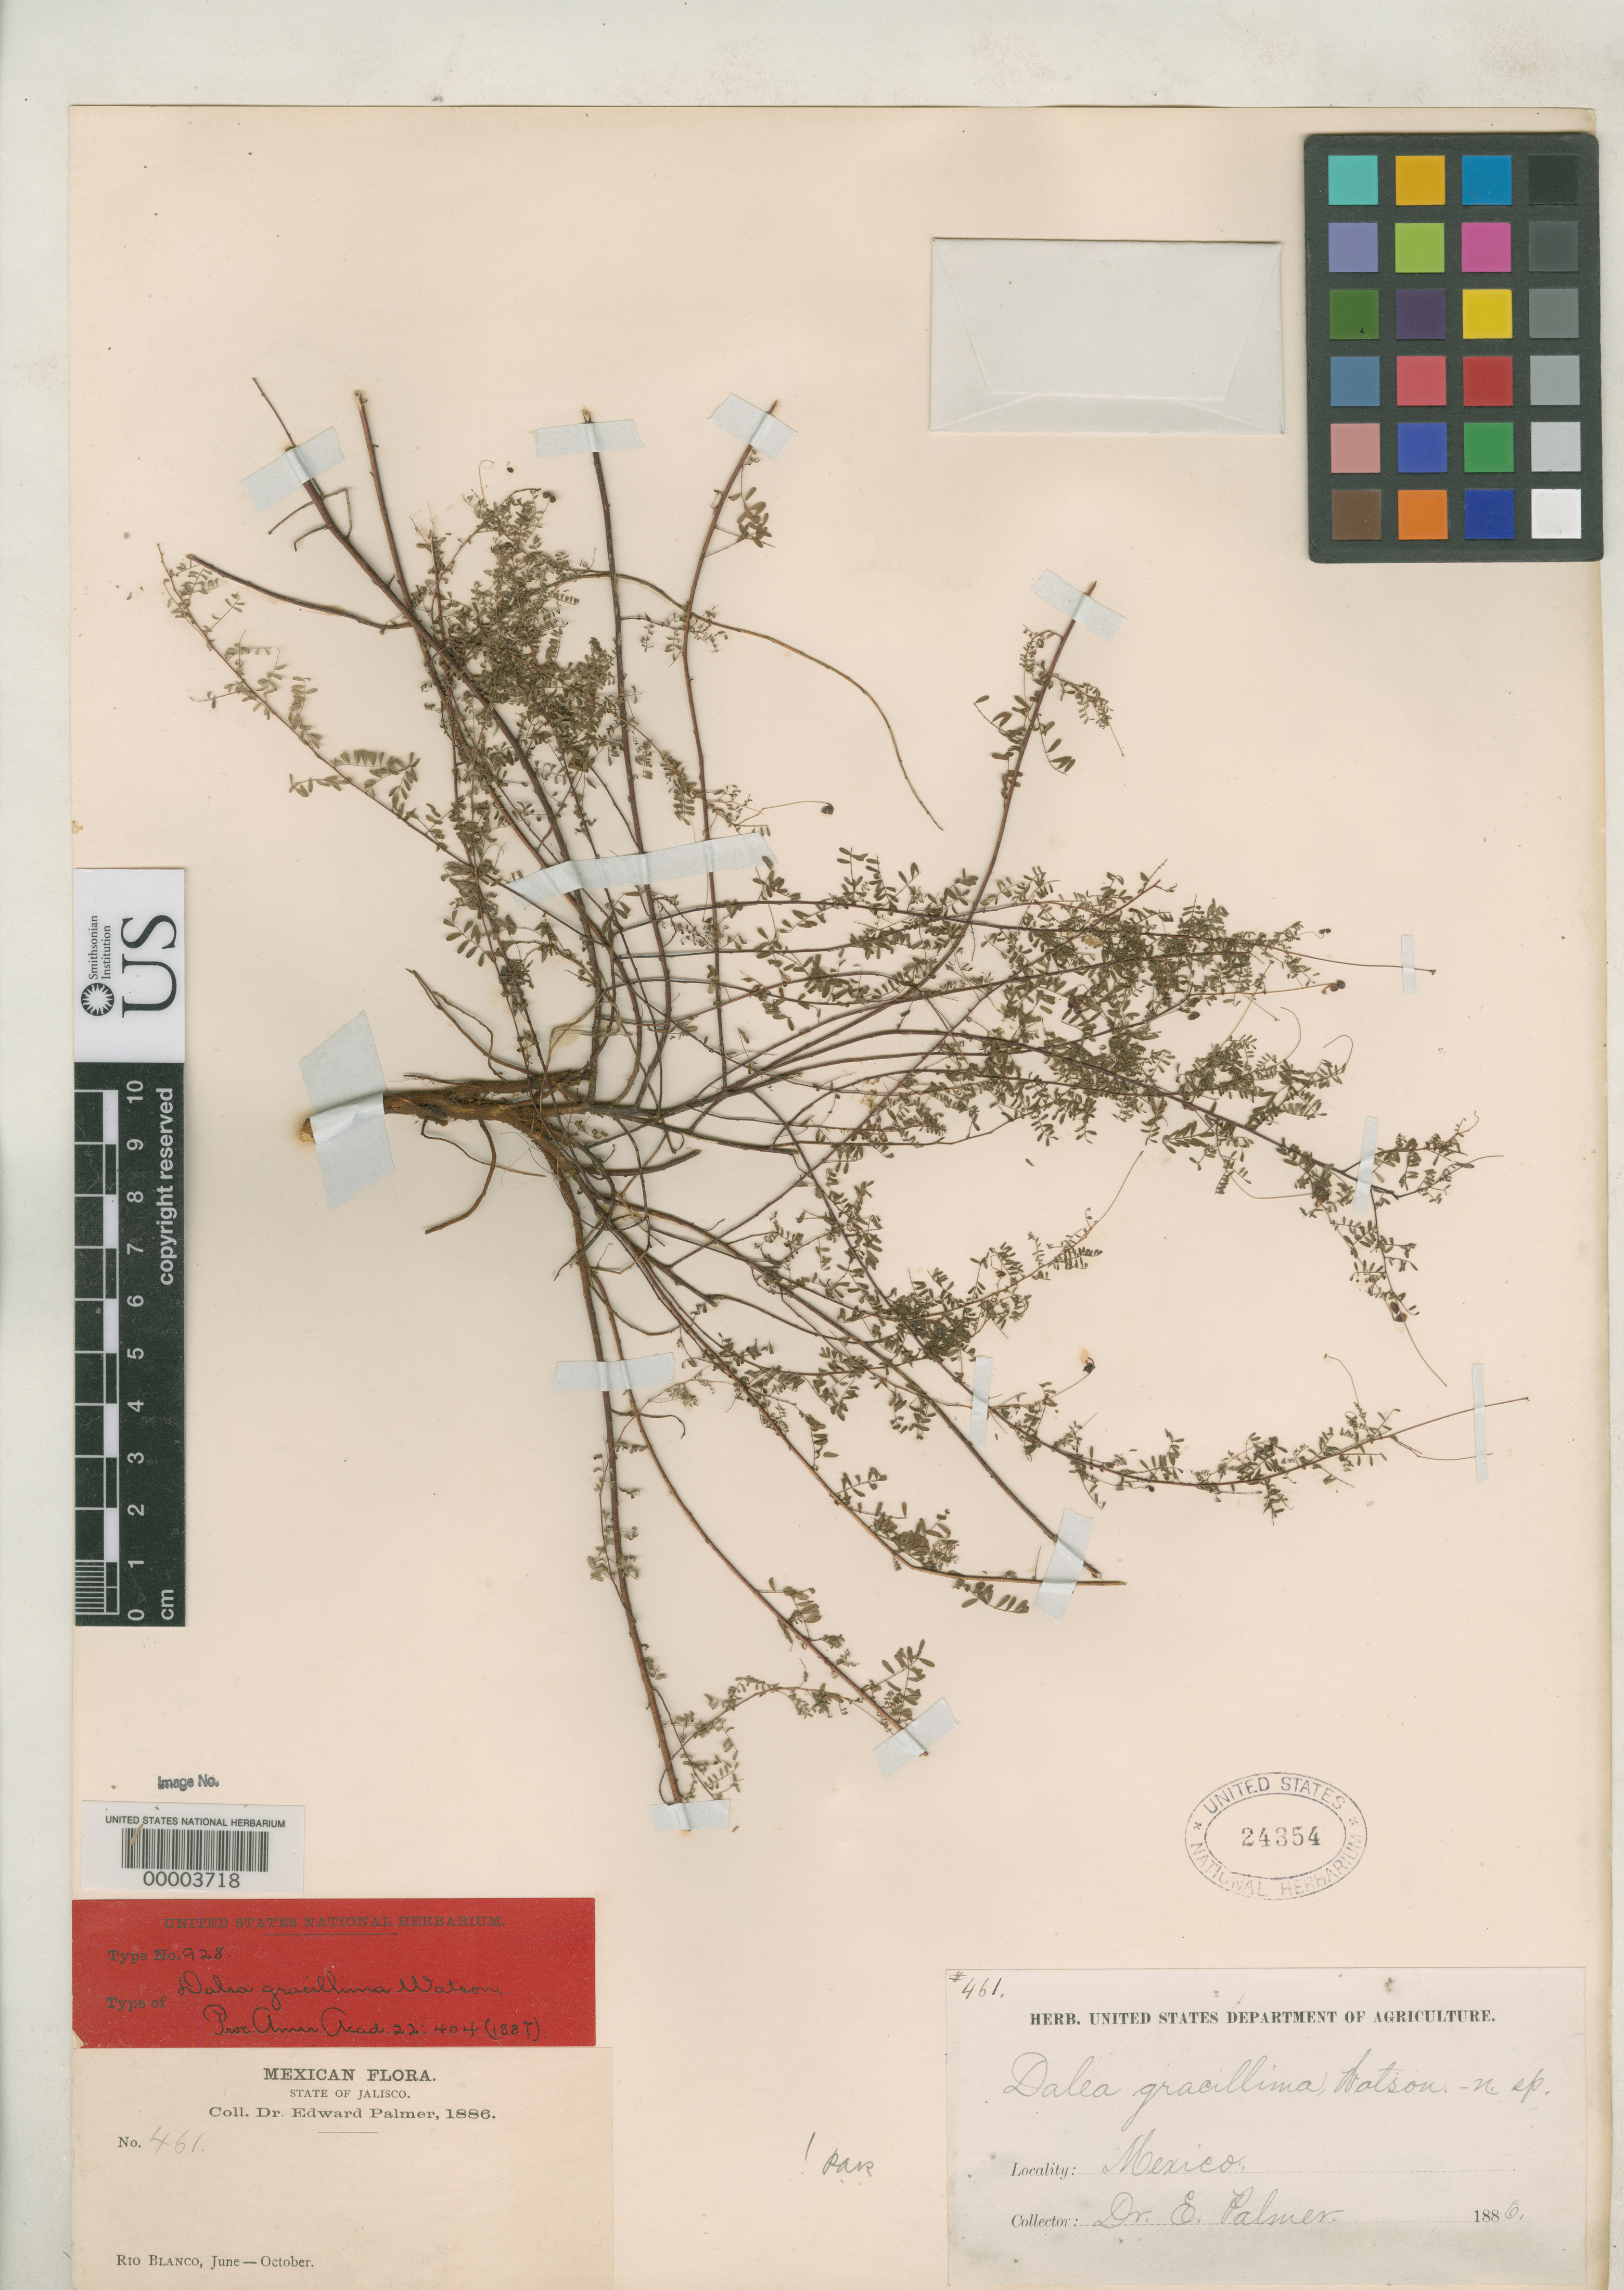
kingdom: Plantae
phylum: Tracheophyta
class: Magnoliopsida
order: Fabales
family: Fabaceae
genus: Dalea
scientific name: Dalea gracillima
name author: S. Watson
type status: Type Collection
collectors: E. Palmer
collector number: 461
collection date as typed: Jun 1886 to -- Oct 1886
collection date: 1886-06/1886-10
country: Mexico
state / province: Jalisco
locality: Rio Blanco.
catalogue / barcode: US 24354